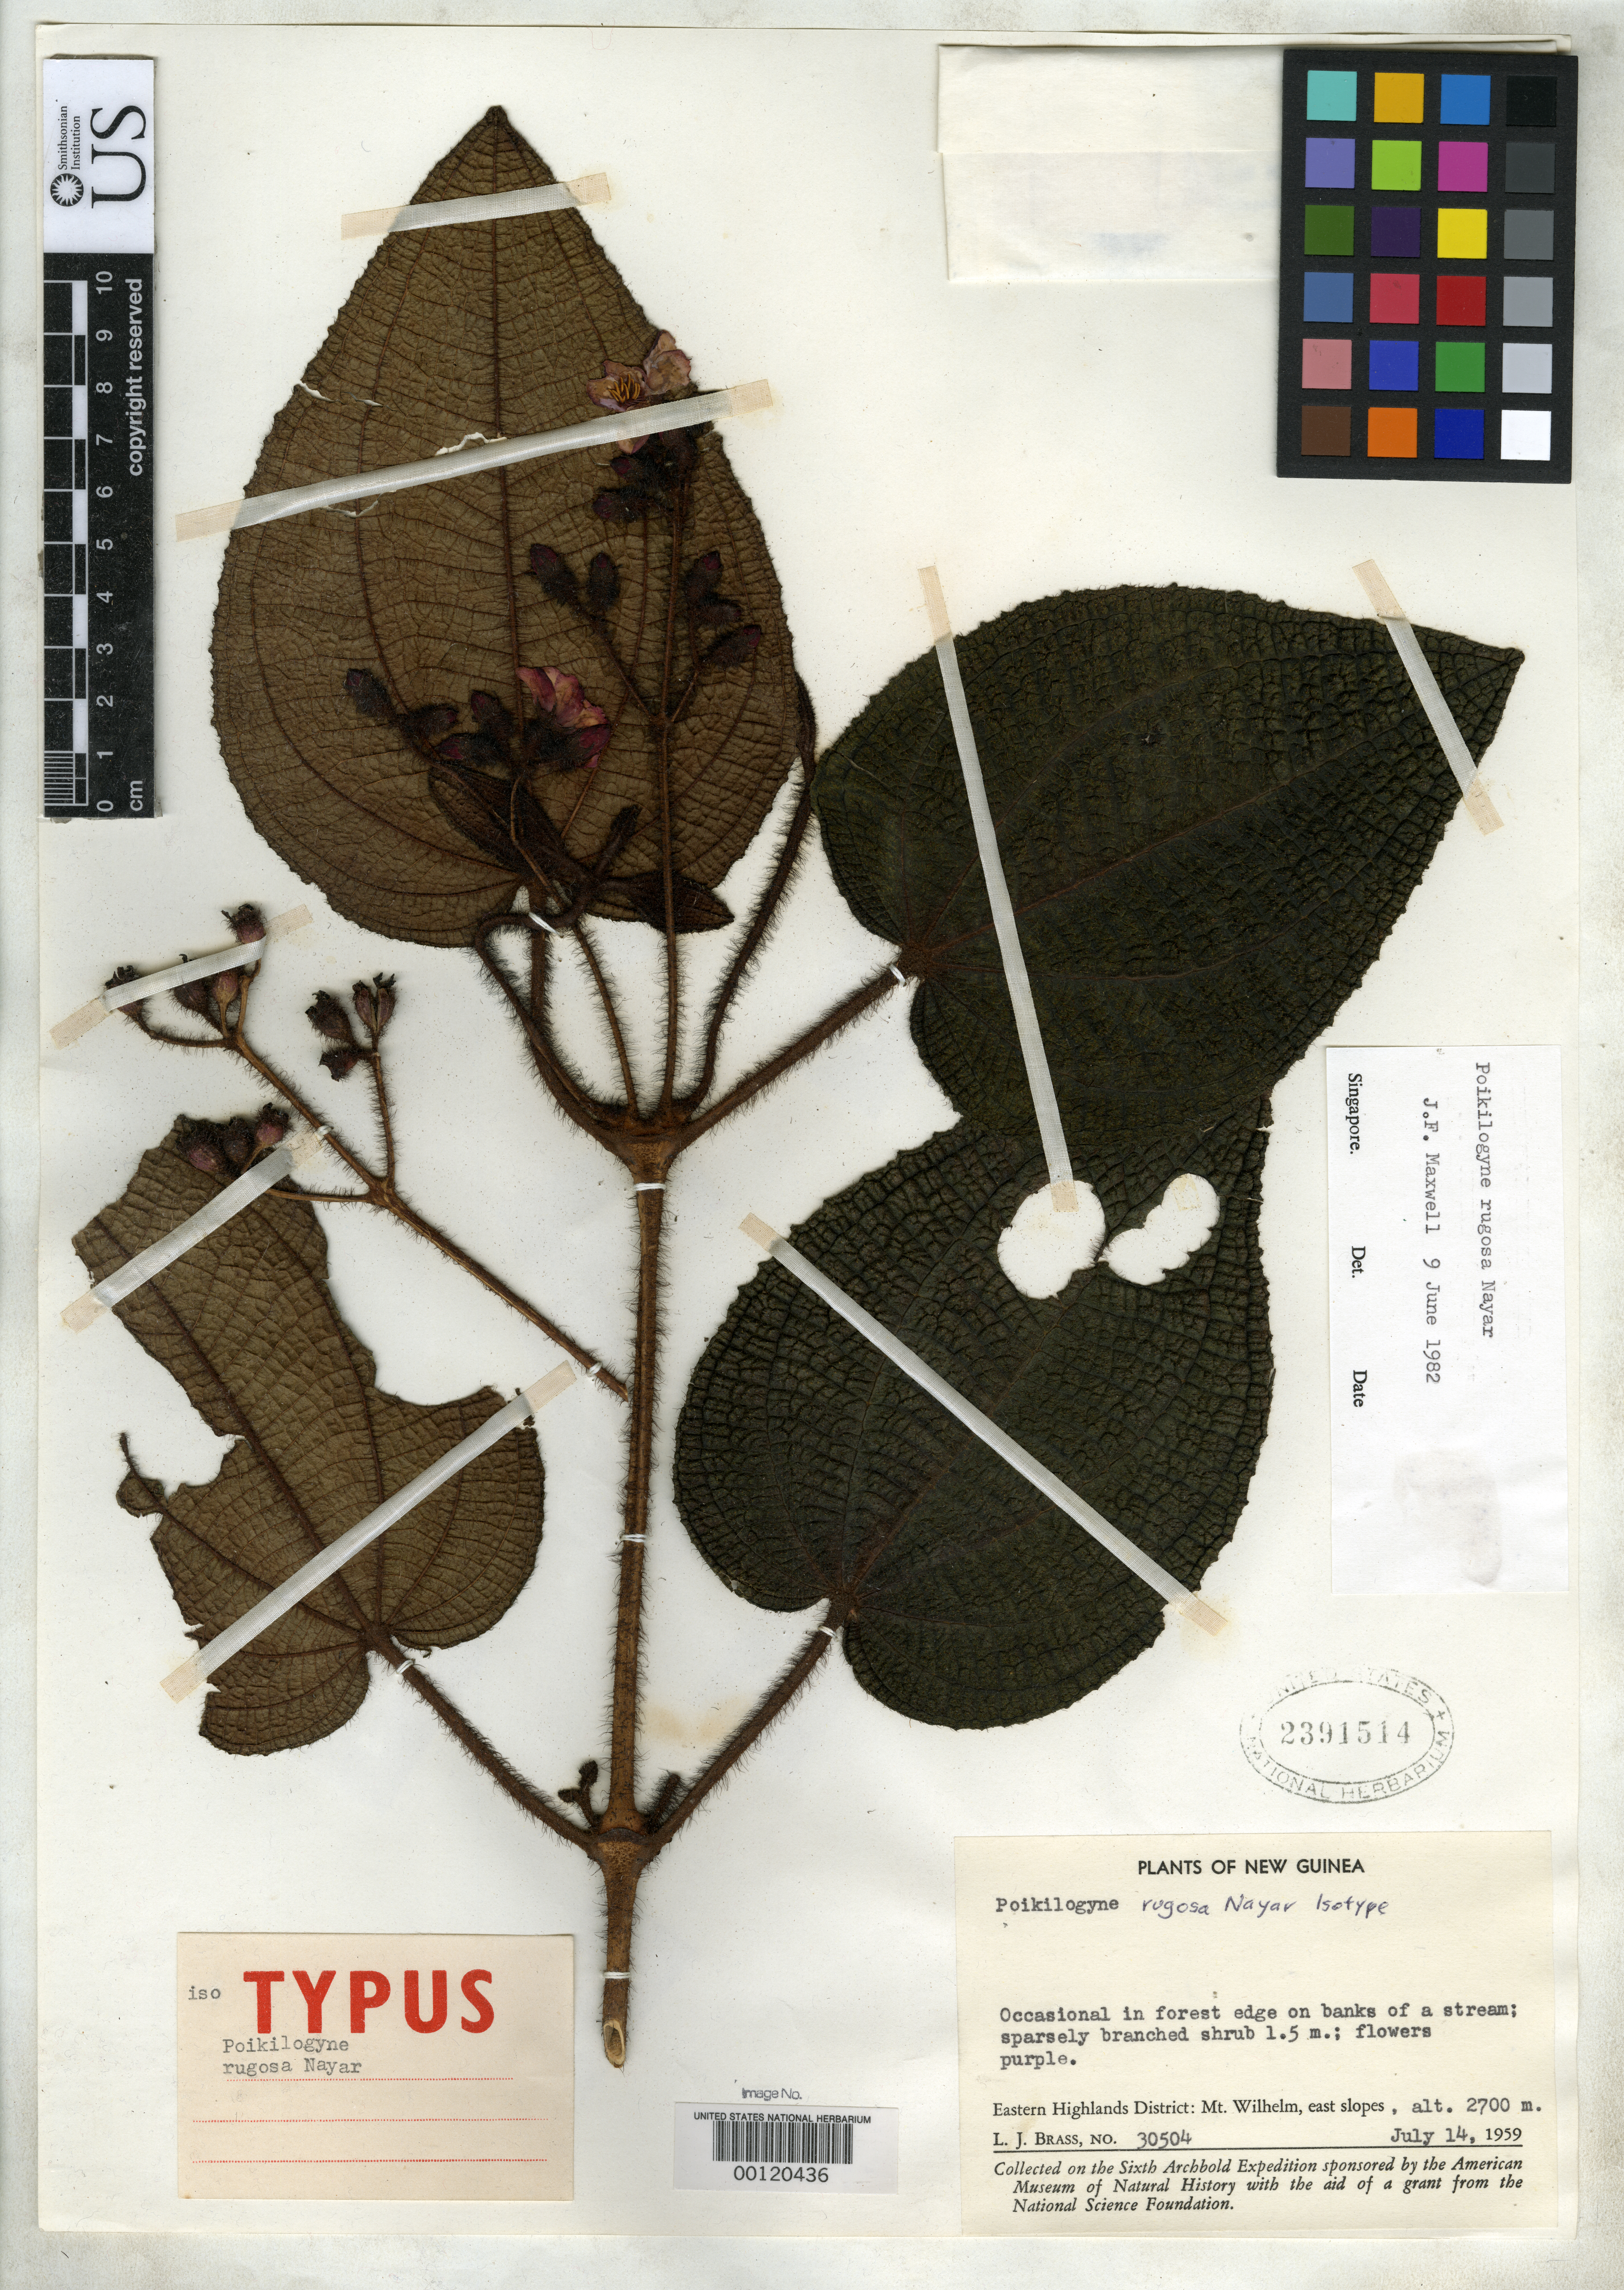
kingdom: Plantae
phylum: Tracheophyta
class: Magnoliopsida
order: Myrtales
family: Melastomataceae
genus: Poikilogyne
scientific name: Poikilogyne rugosa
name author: M.P. Nayar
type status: Isotype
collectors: L. J. Brass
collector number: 30504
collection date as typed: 14 Jul 1959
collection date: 1959-07-14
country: Papua New Guinea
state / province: Eastern Highlands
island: New Guinea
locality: Mt. Wilhelm.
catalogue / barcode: US 2391514